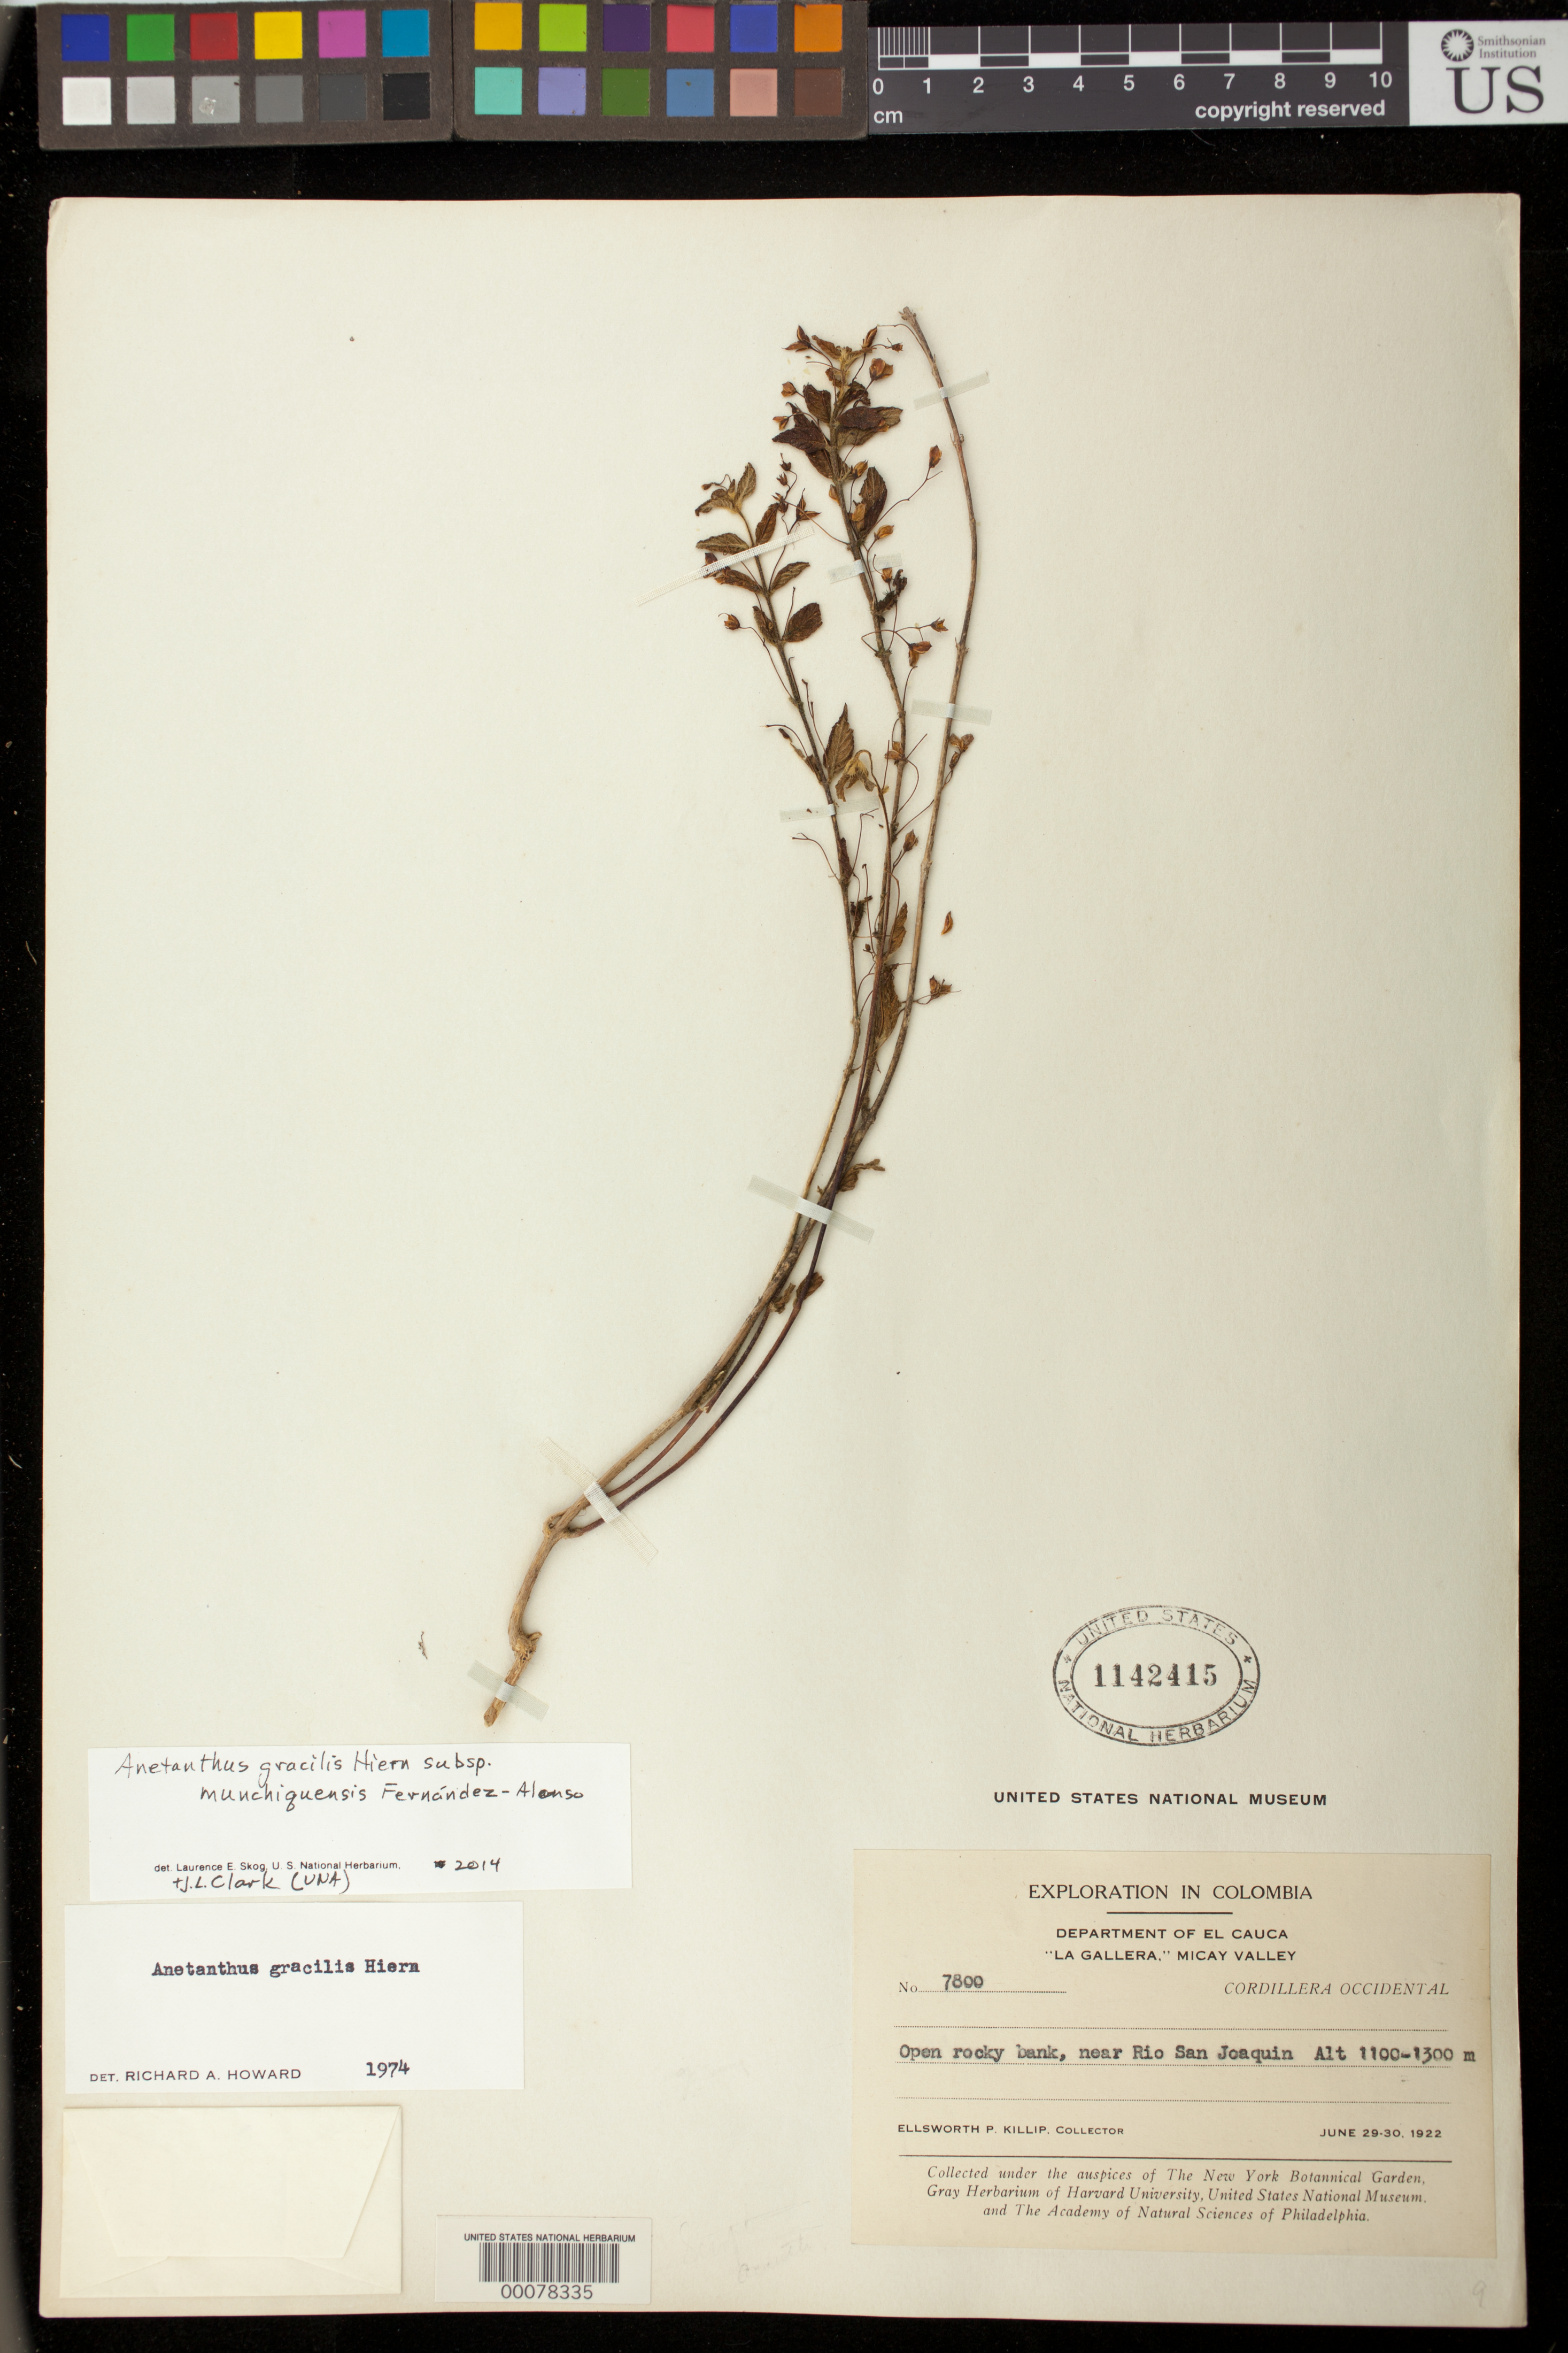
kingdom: Plantae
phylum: Tracheophyta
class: Magnoliopsida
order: Lamiales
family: Gesneriaceae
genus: Anetanthus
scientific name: Anetanthus gracilis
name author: Hiern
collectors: E. P. Killip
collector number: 7800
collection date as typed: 29-30 Jun 1922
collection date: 1922-06-29/1922-06-30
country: Colombia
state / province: Cauca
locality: Near Rio San Joaquin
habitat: Open rocky bank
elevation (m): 1100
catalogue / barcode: US 1142415